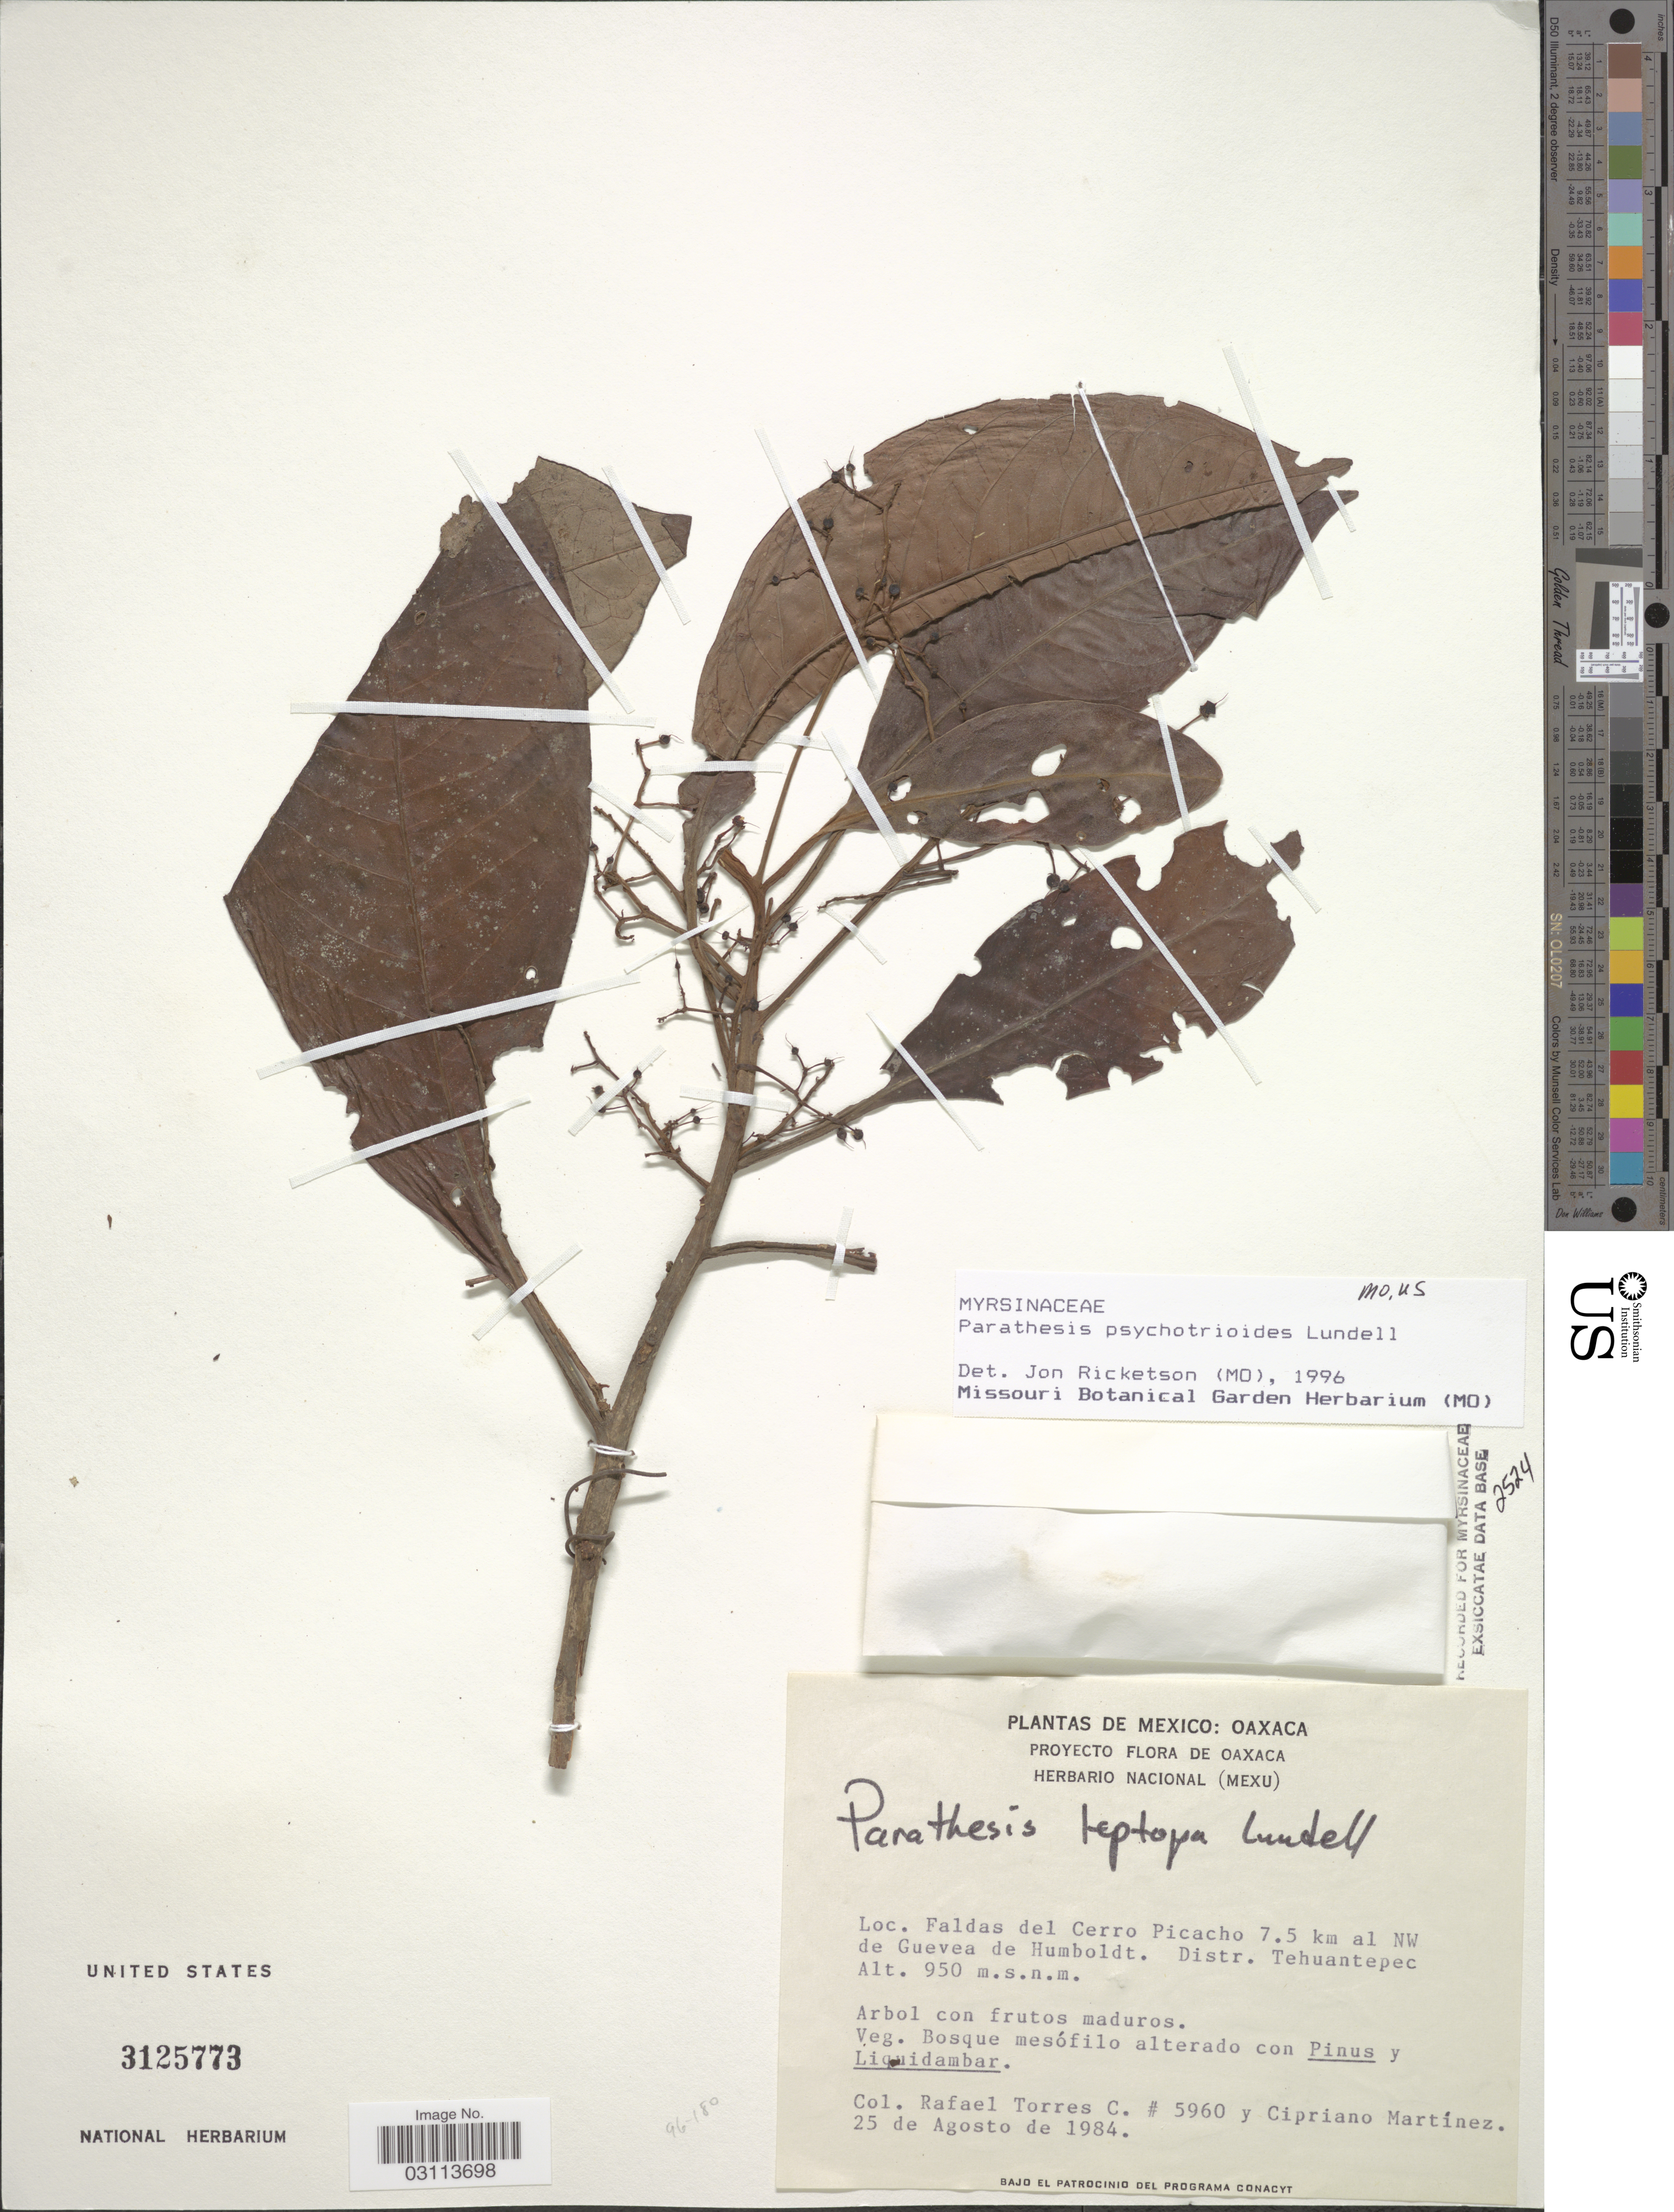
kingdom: Plantae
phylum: Tracheophyta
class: Magnoliopsida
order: Ericales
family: Primulaceae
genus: Parathesis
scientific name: Parathesis psychotrioides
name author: Lundell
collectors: R. Torres C. & C. Martínez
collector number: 5960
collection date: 1984-08-25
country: Mexico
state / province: Oaxaca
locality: Faldas del Cerro Picacho 7.5 km al NW de Guevea de Humboldt. Distr. Tehuantepec.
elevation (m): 950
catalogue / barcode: US 3125773